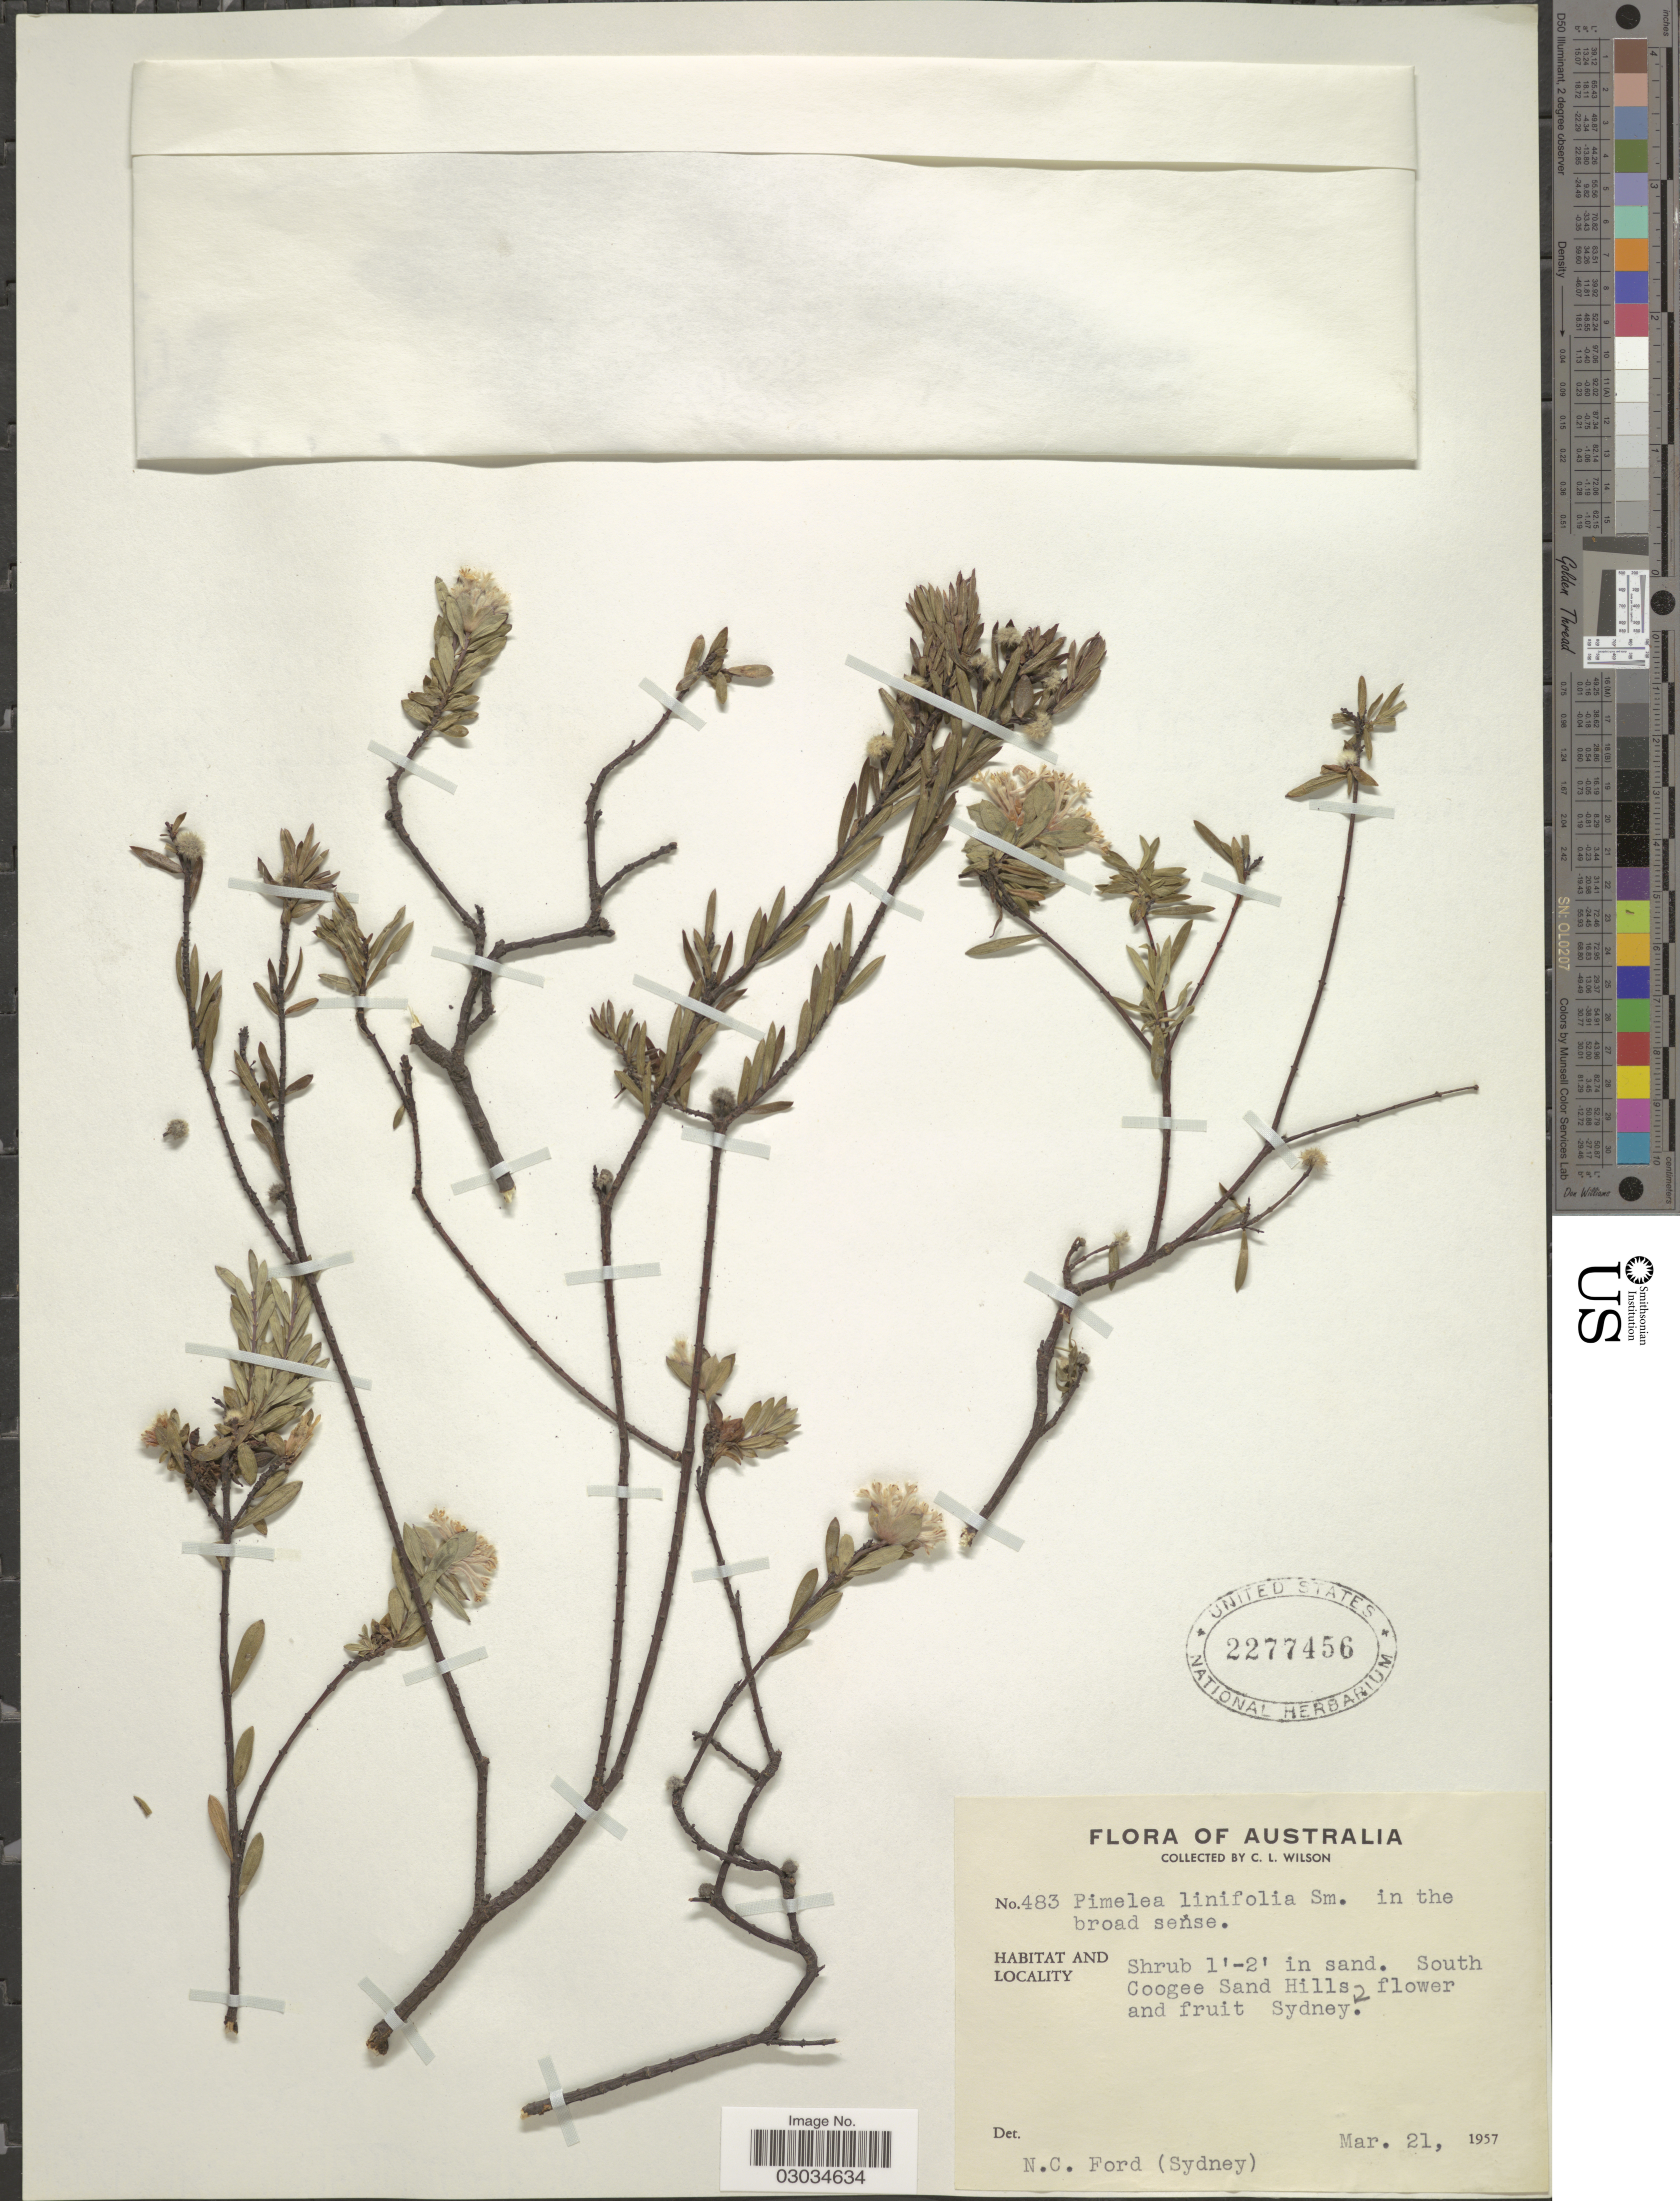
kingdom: Plantae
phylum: Tracheophyta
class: Magnoliopsida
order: Malvales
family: Thymelaeaceae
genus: Pimelea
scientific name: Pimelea linifolia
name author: Sm.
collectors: C. L. Wilson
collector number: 483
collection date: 1957-03-21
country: Australia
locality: South Coogee Sand Hills.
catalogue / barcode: US 2277456